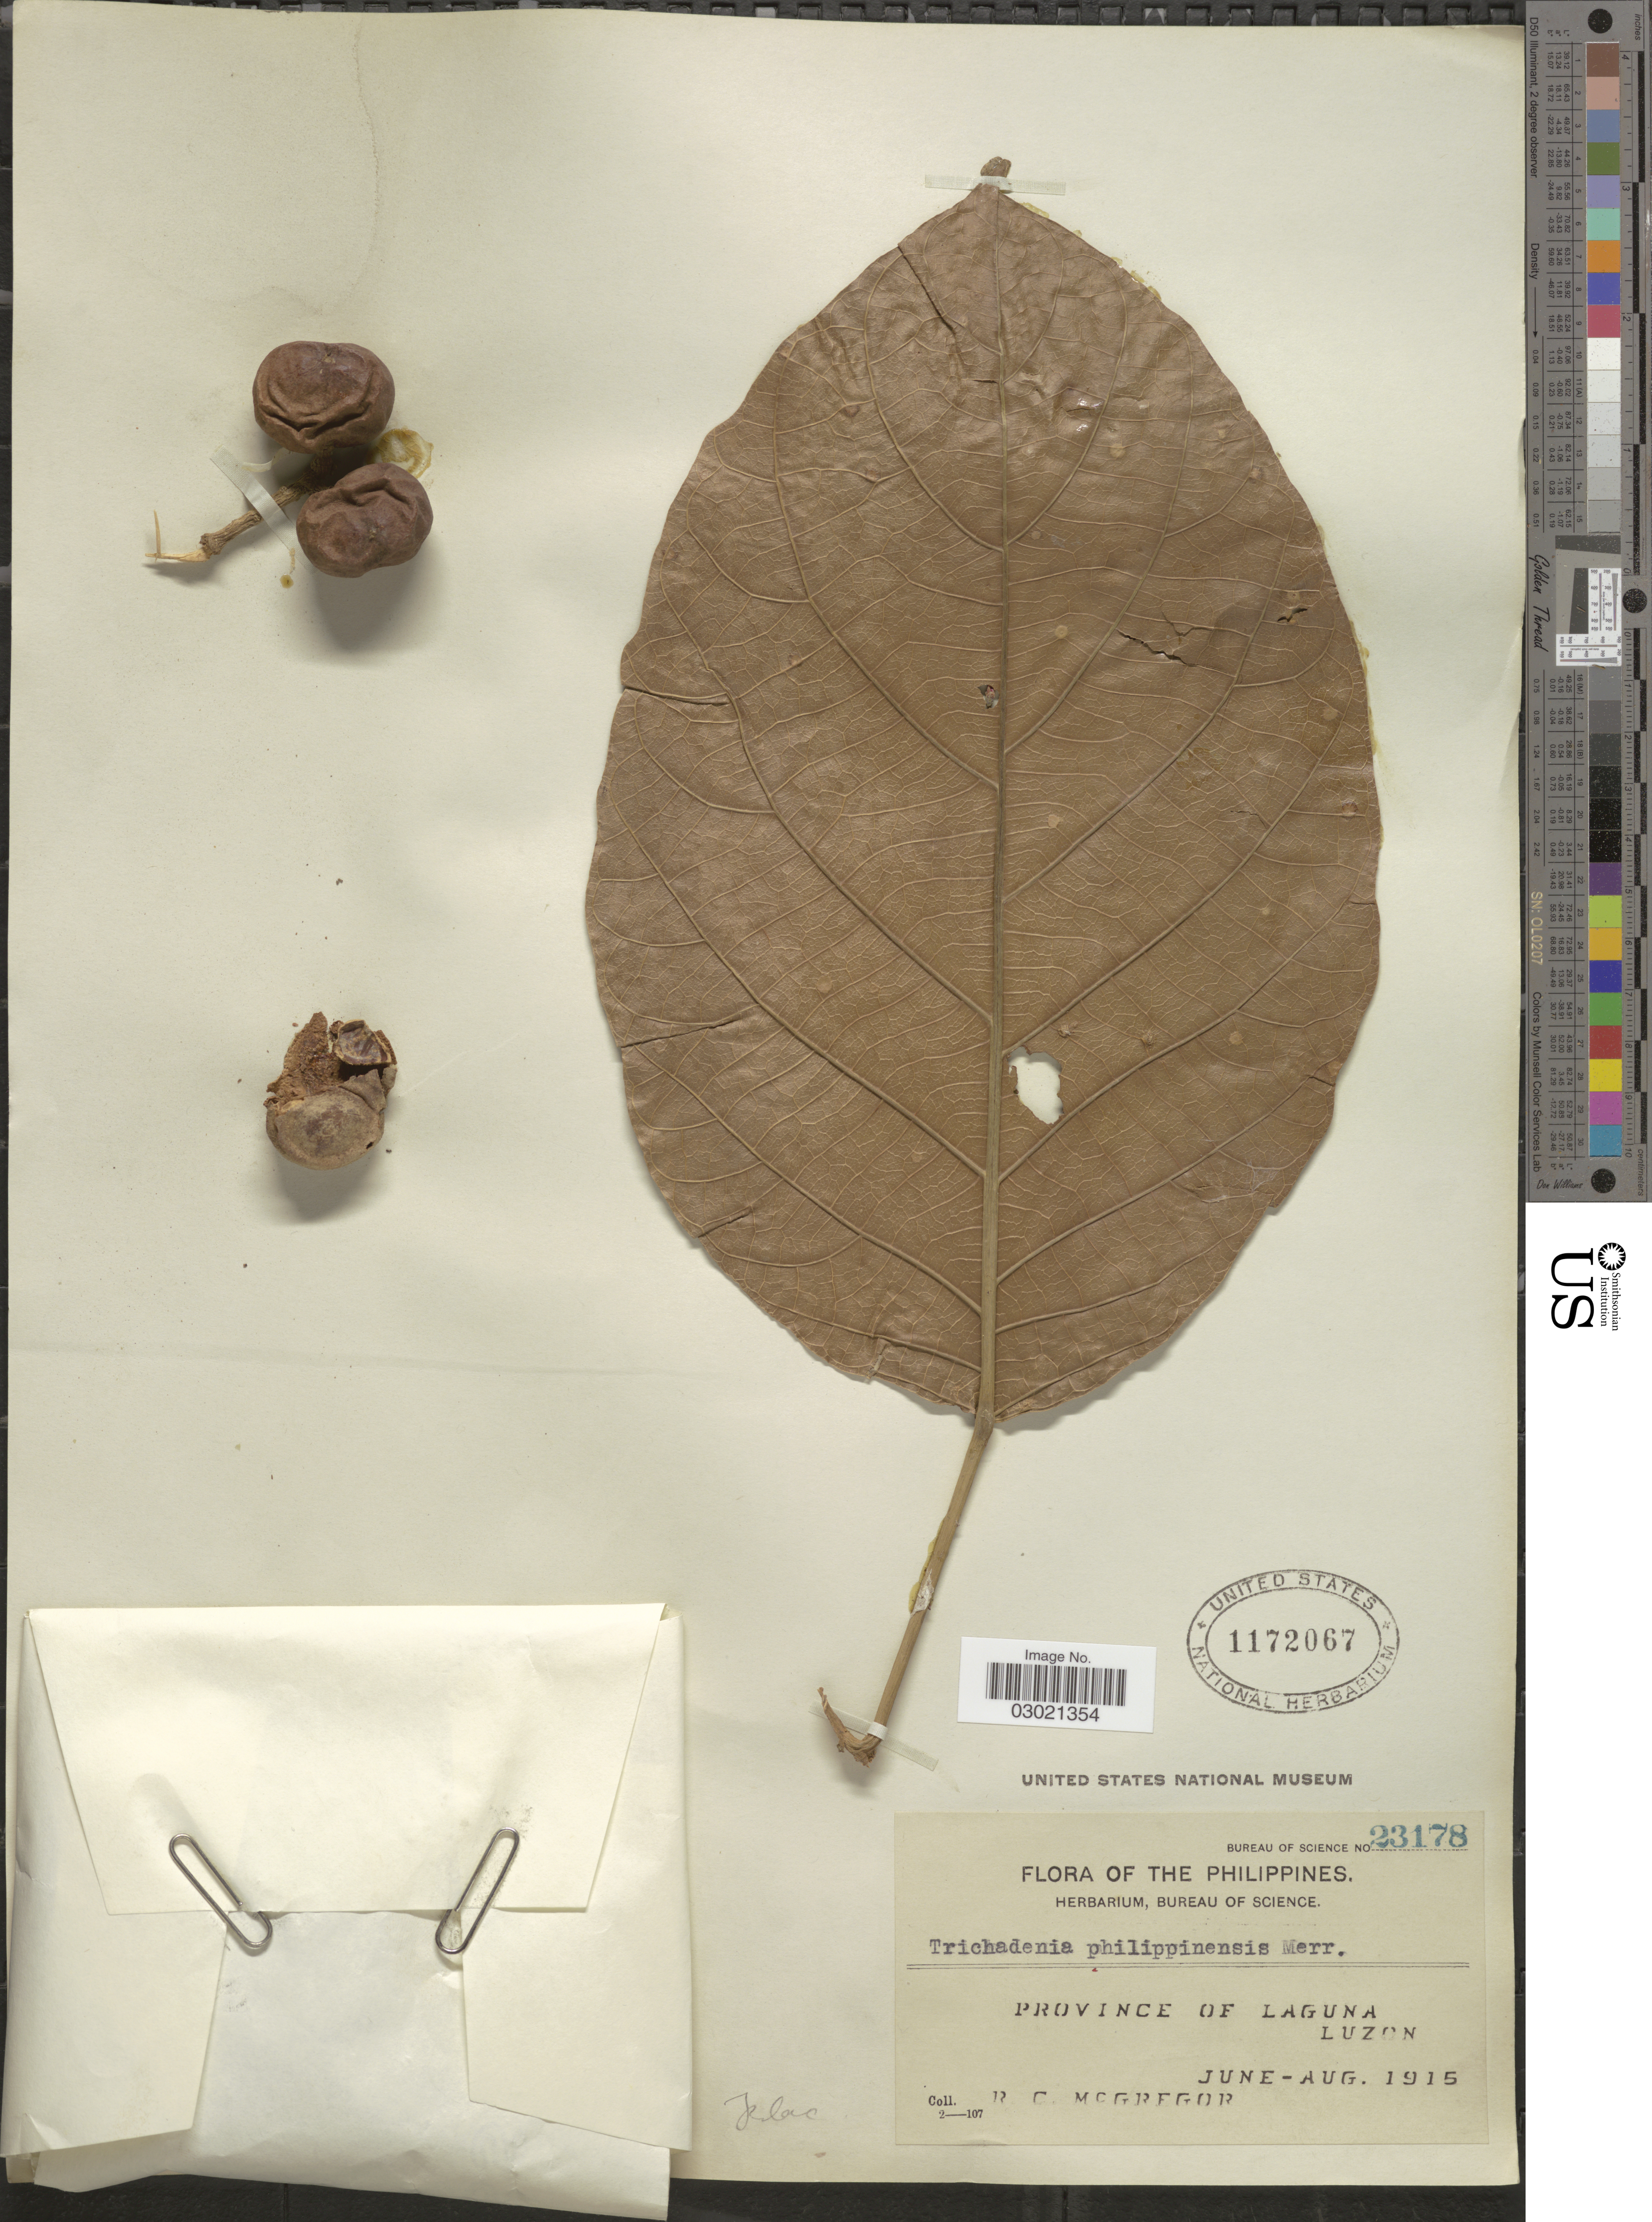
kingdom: Plantae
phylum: Tracheophyta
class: Magnoliopsida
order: Malpighiales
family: Achariaceae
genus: Trichadenia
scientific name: Trichadenia philippinensis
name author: Merr.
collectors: R. C. McGregor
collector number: Bureau of Science 23178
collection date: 1915-06/1915-08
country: Philippines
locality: Province of Laguna, Luzon.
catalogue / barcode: US 1172067